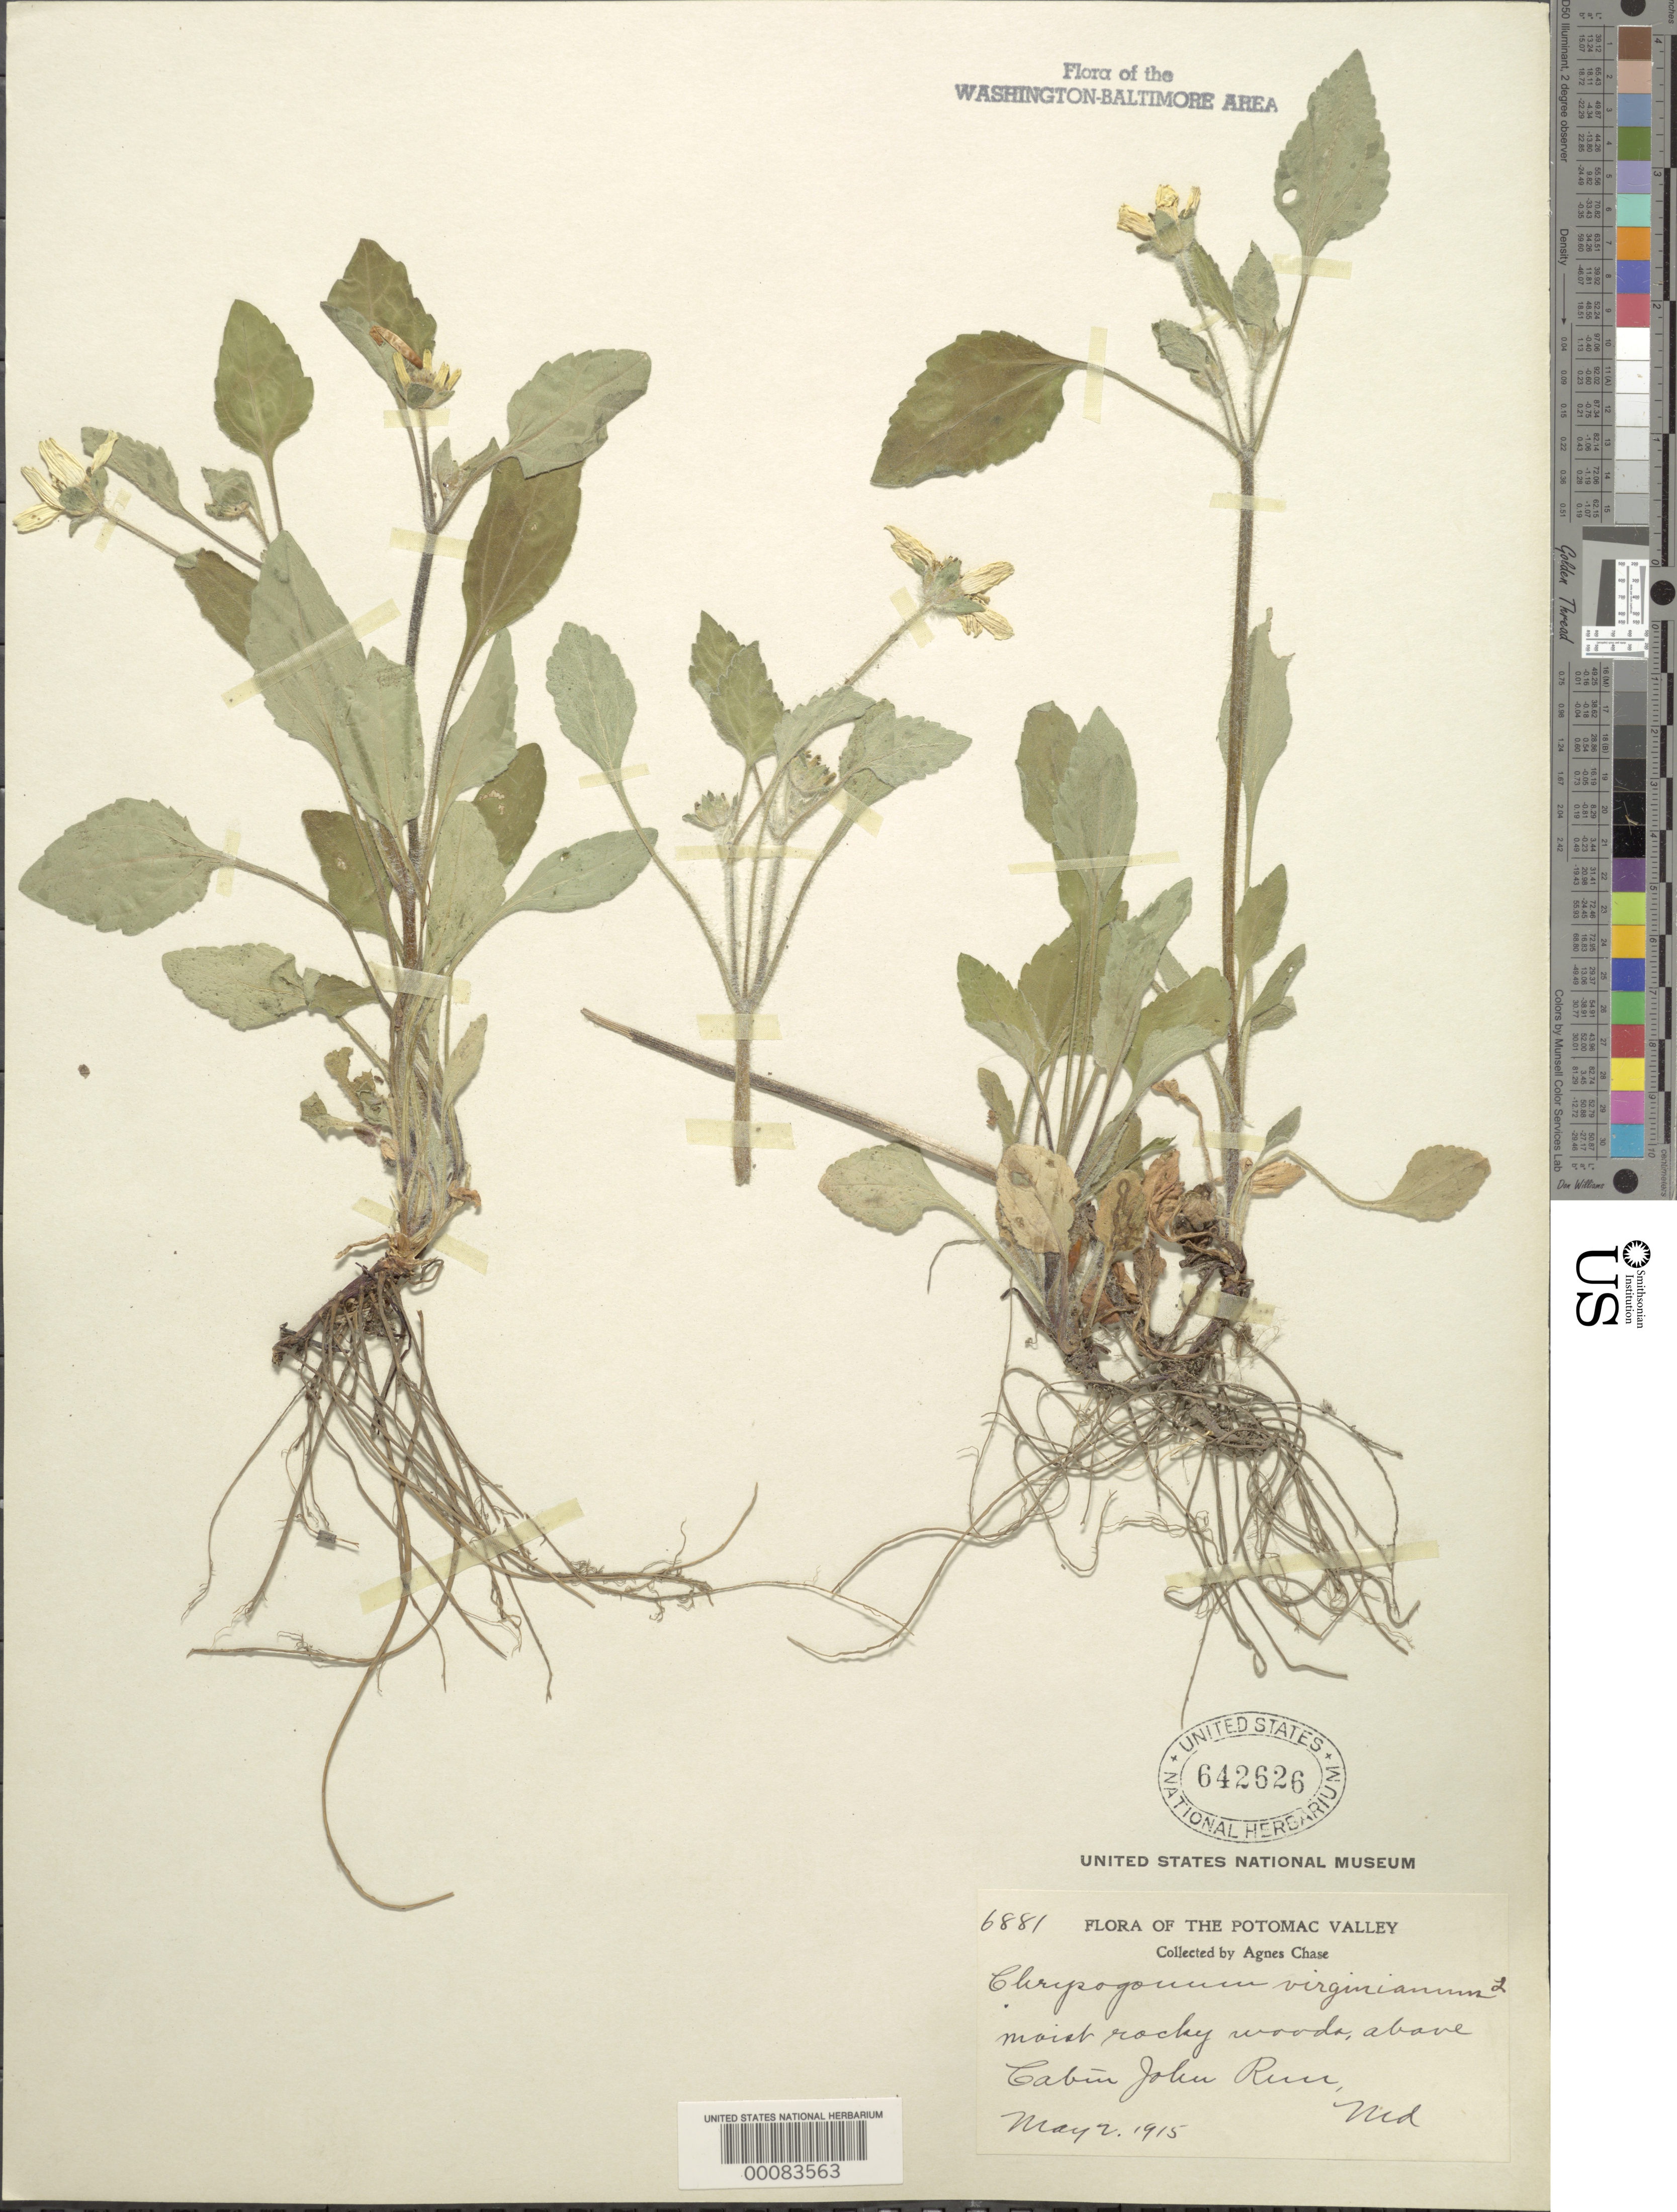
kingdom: Plantae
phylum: Tracheophyta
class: Magnoliopsida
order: Asterales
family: Asteraceae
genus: Chrysogonum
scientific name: Chrysogonum virginianum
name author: L.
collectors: A. Chase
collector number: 6881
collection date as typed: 02 May 1915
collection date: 1915-05-02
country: United States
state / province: Maryland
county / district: Montgomery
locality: Above Cabin John Run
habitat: Moist rocky woods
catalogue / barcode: US 642626